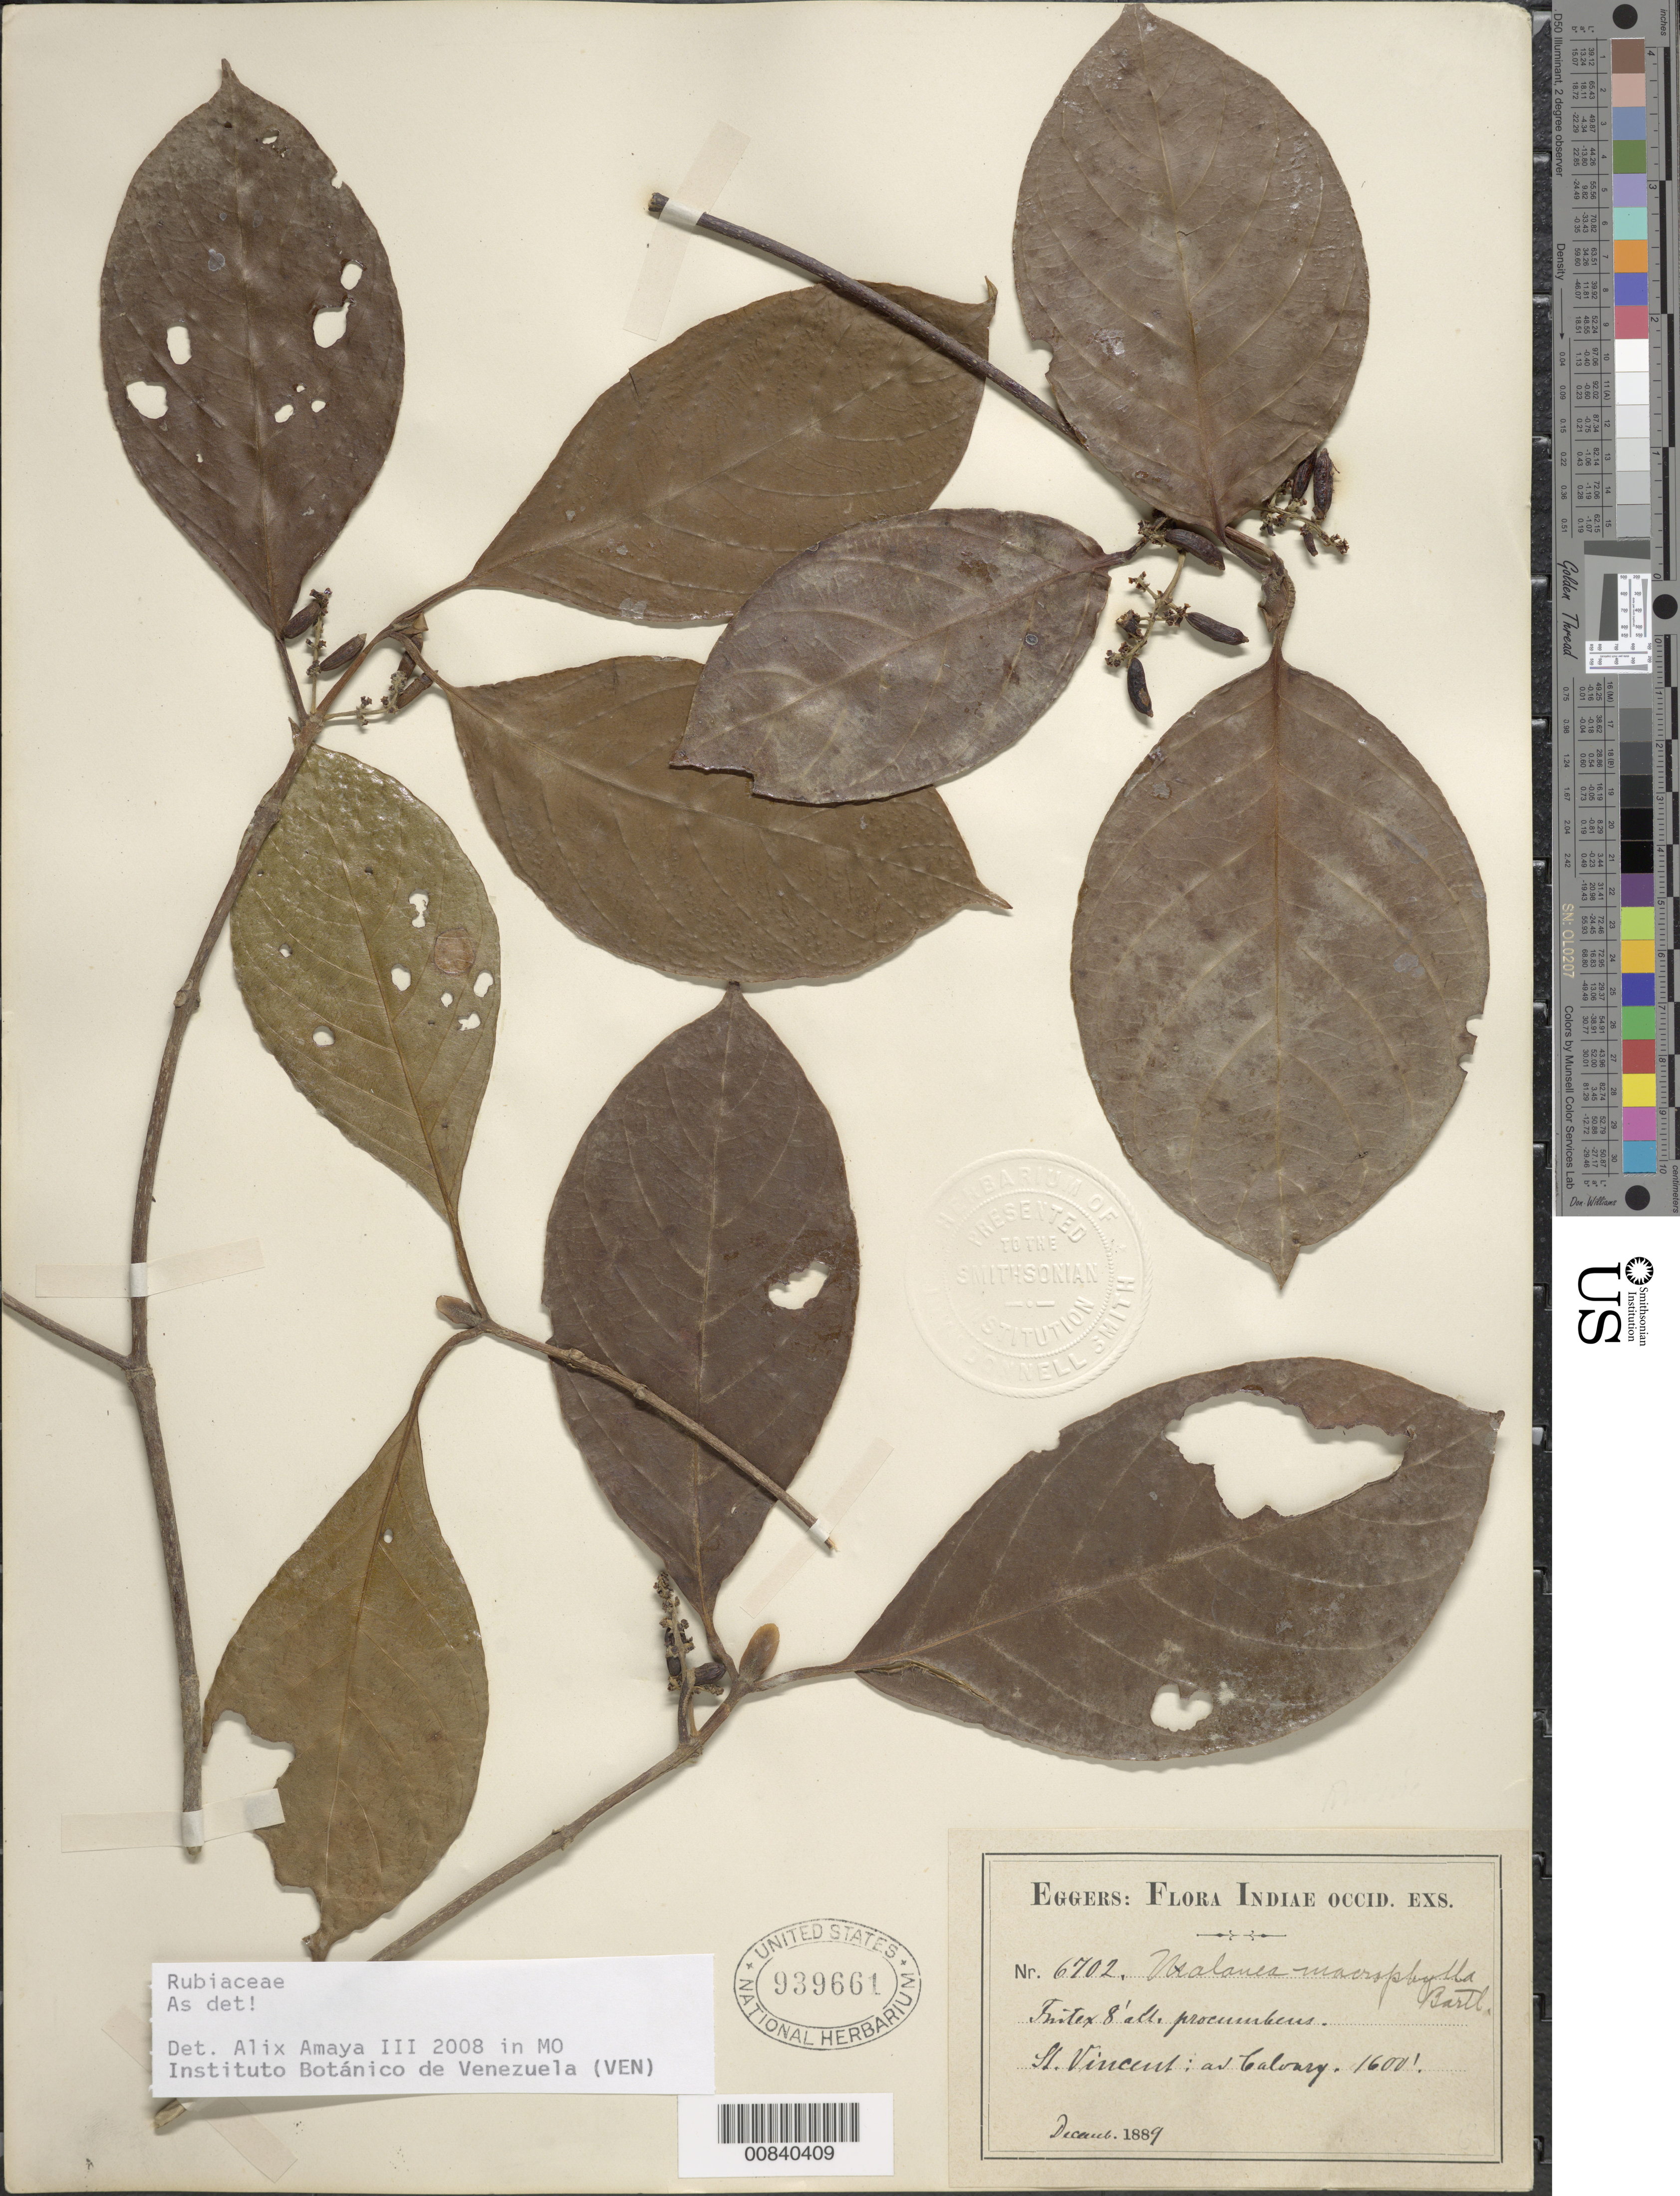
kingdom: Plantae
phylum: Tracheophyta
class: Magnoliopsida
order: Gentianales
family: Rubiaceae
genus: Malanea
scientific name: Malanea glabra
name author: A. Rich.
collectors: H. F. A. von Eggers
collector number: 6702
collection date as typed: Dec 1889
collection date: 1889-12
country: St. Vincent - Grenadines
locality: Ad Calonry (sp?)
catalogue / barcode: US 939661